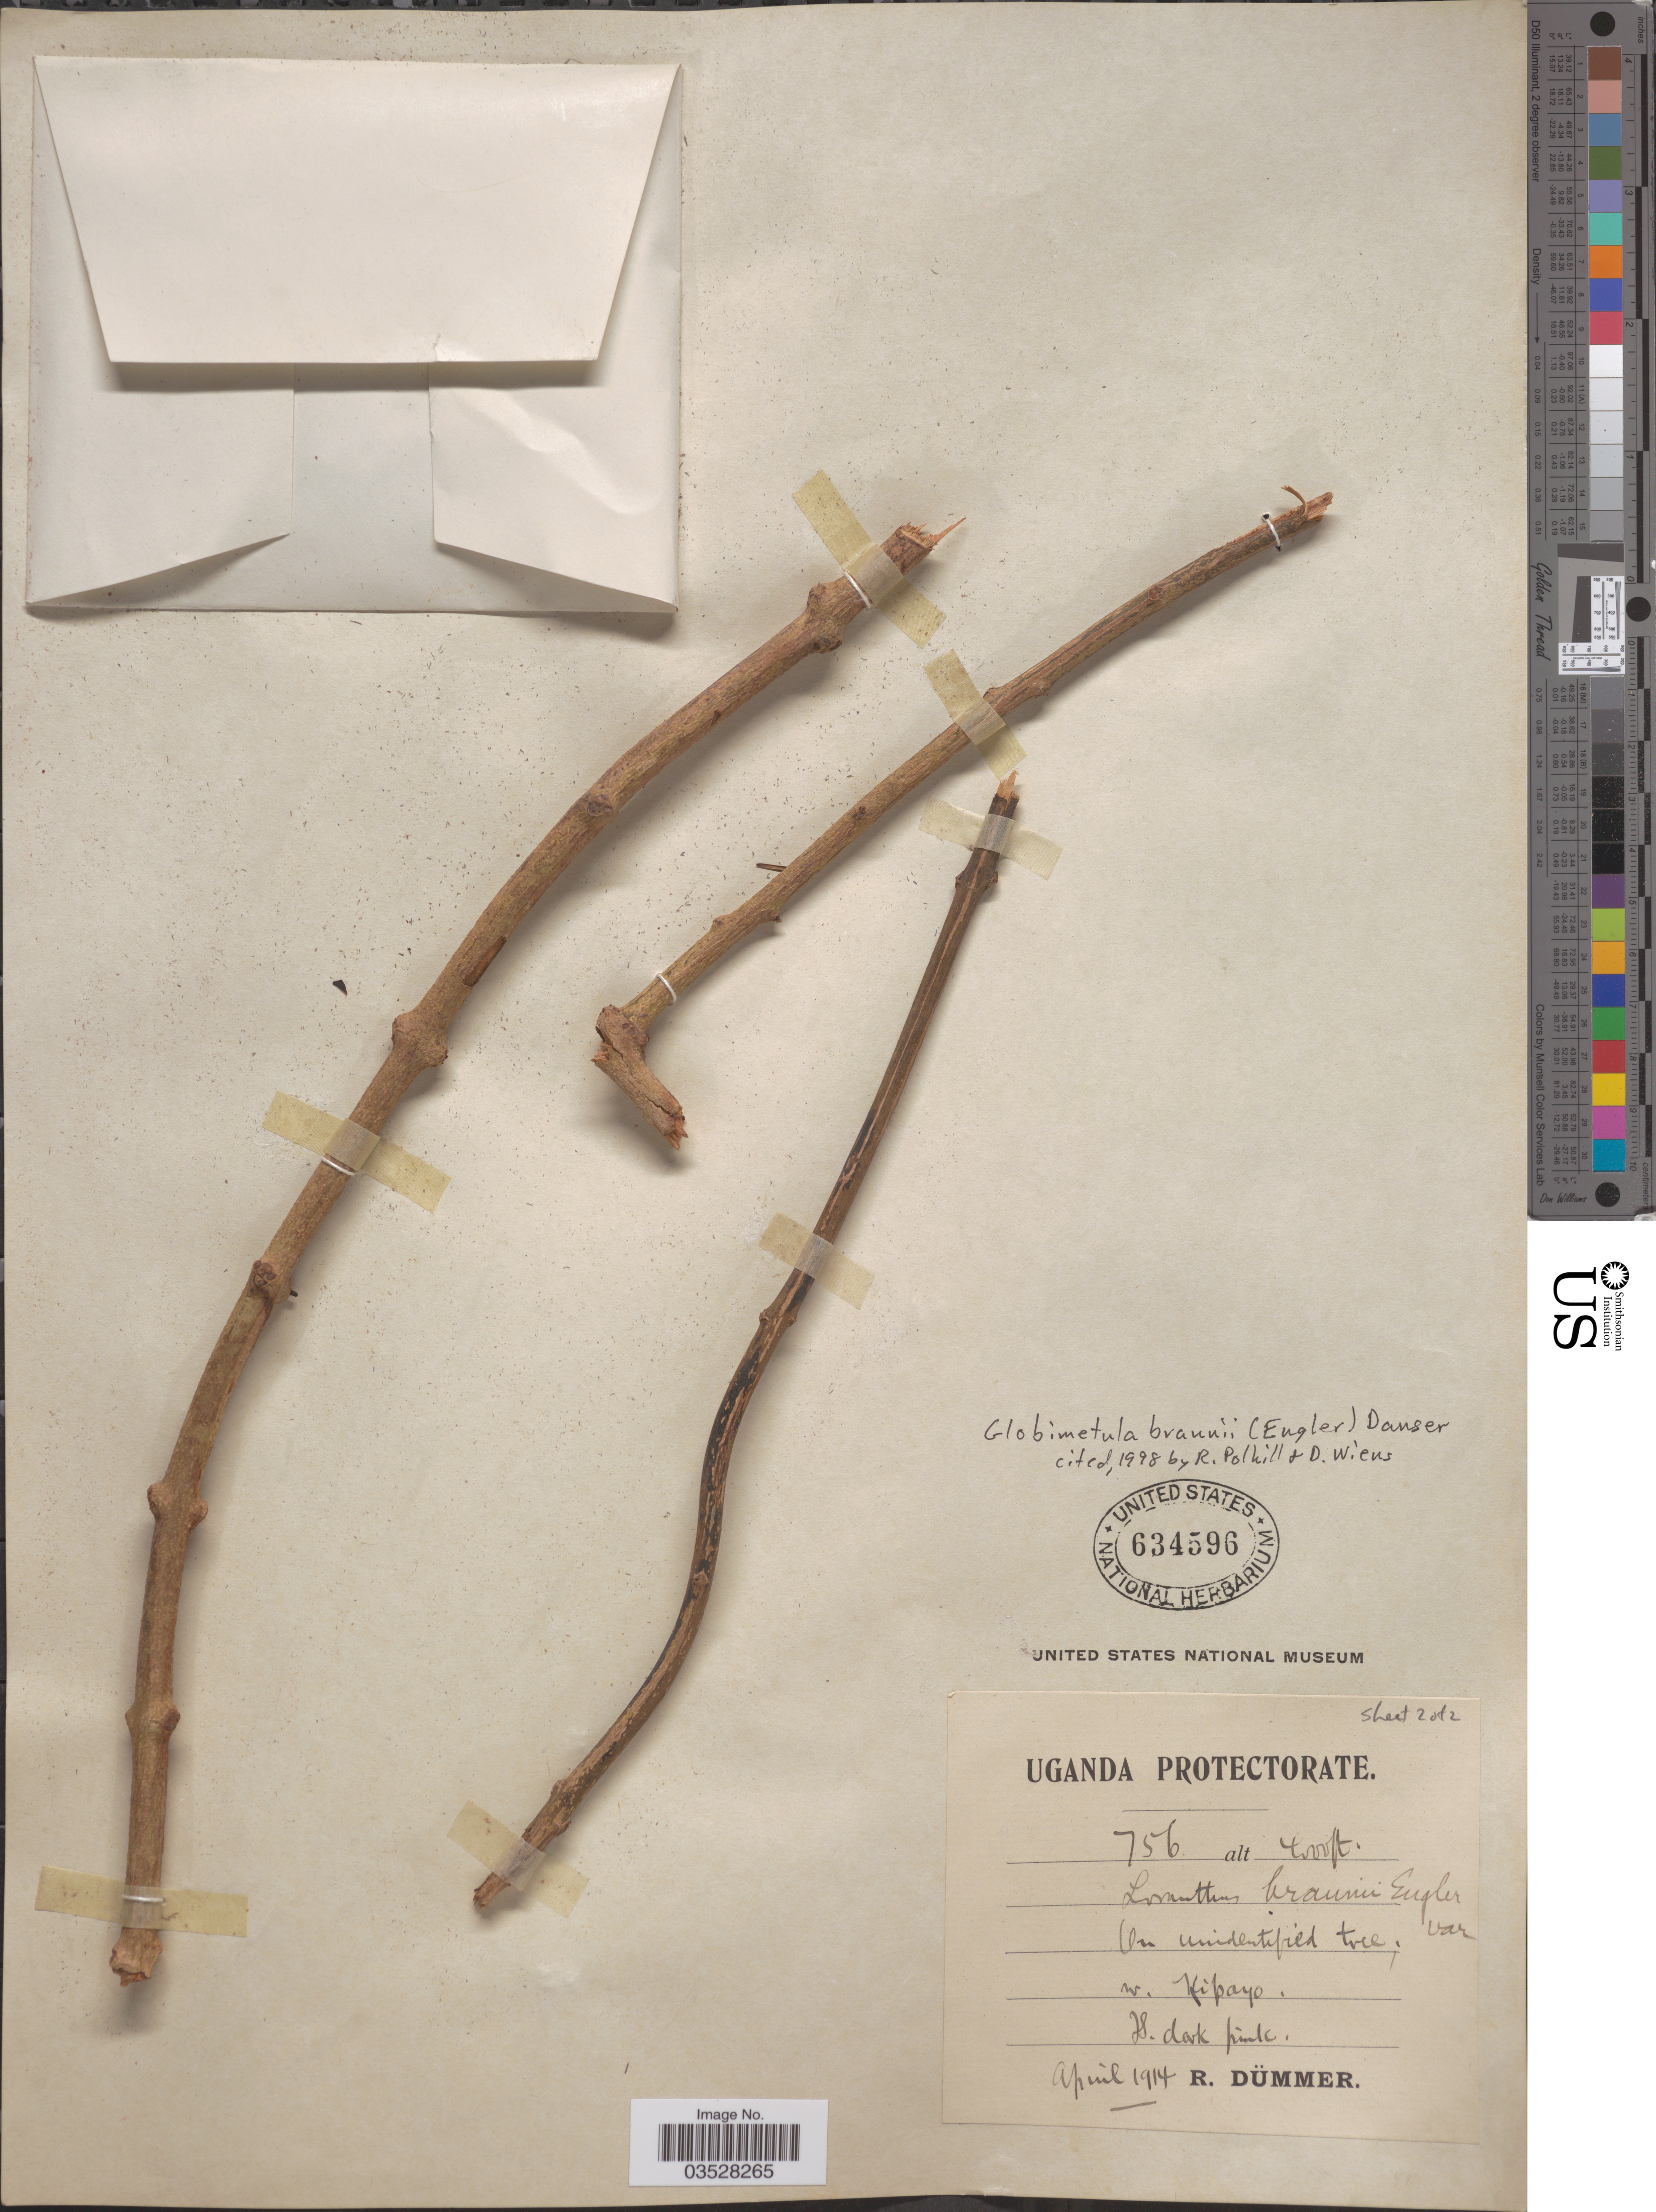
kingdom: Plantae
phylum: Tracheophyta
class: Magnoliopsida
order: Santalales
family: Loranthaceae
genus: Globimetula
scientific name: Globimetula braunii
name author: (Engl.) Tiegh.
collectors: R. A. Dümmer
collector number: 756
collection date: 1914-04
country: Uganda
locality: Uganda Protectorate. W. Kipayo.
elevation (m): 1219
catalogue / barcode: US 634596